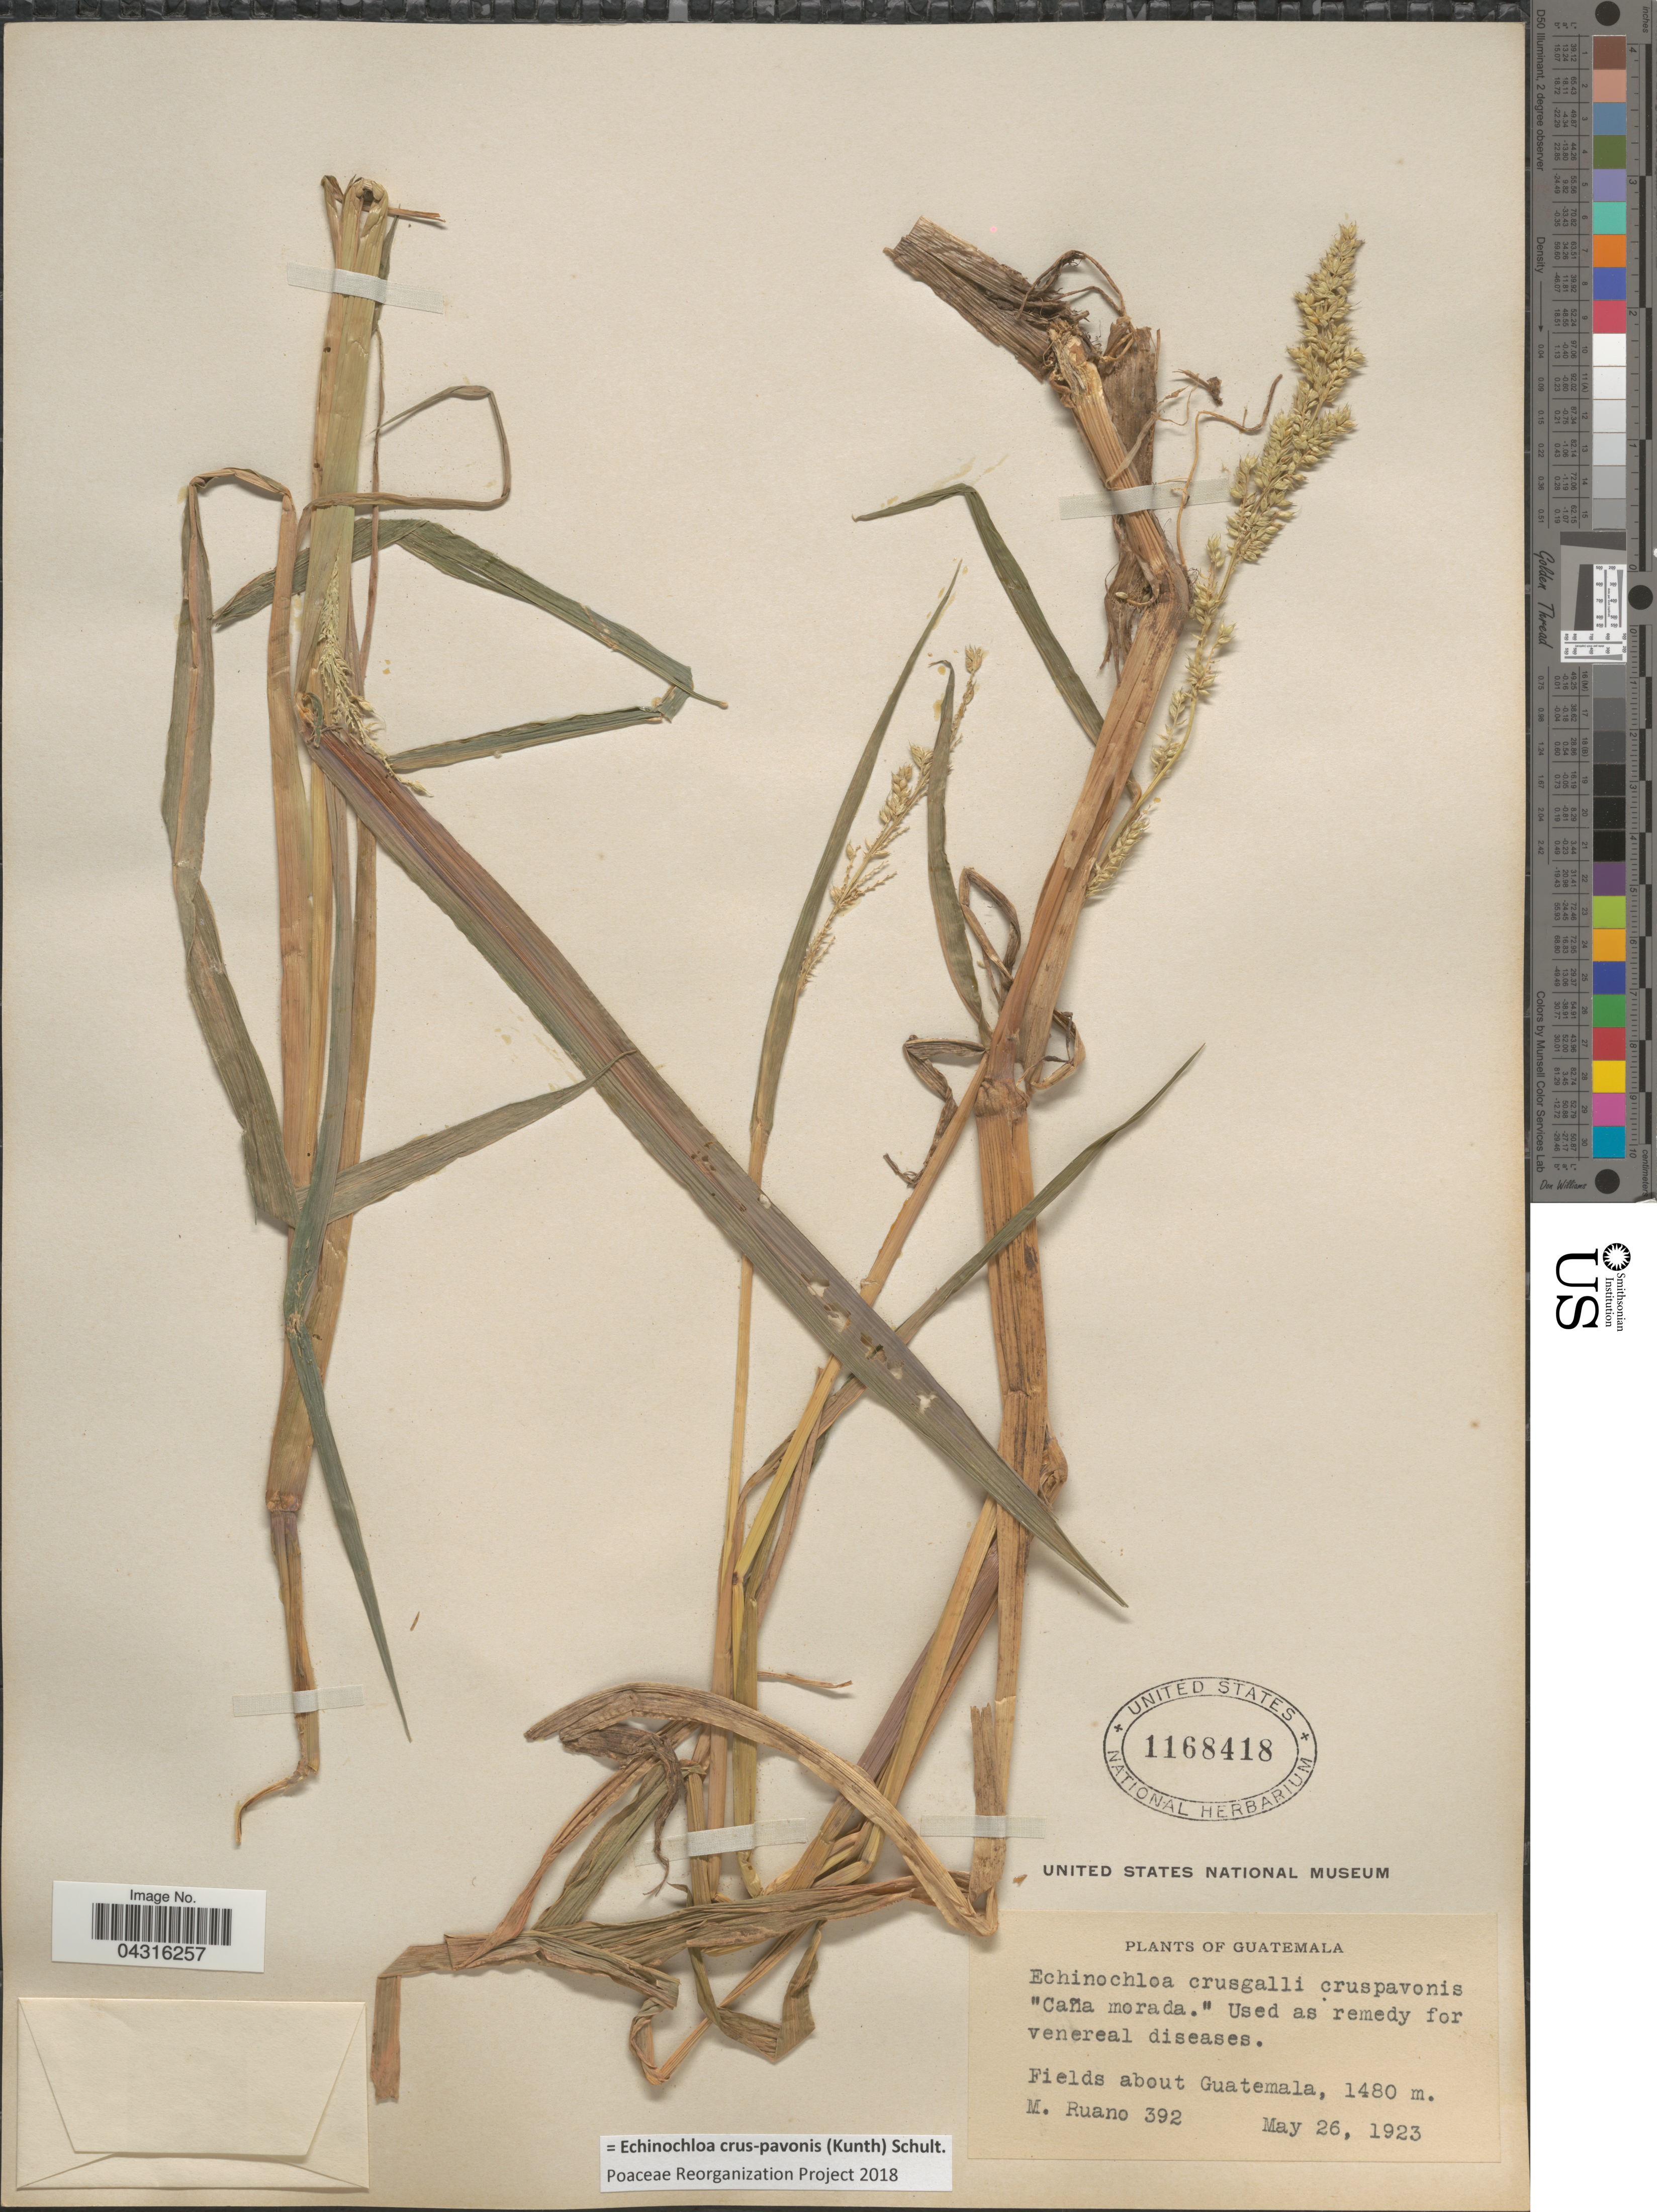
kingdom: Plantae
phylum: Tracheophyta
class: Liliopsida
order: Poales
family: Poaceae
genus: Echinochloa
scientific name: Echinochloa crus-pavonis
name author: (Kunth) Schult.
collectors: M. Ruano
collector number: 392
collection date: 1923-05-26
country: Guatemala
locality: Fields about Guatemala.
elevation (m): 1480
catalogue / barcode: US 1168418